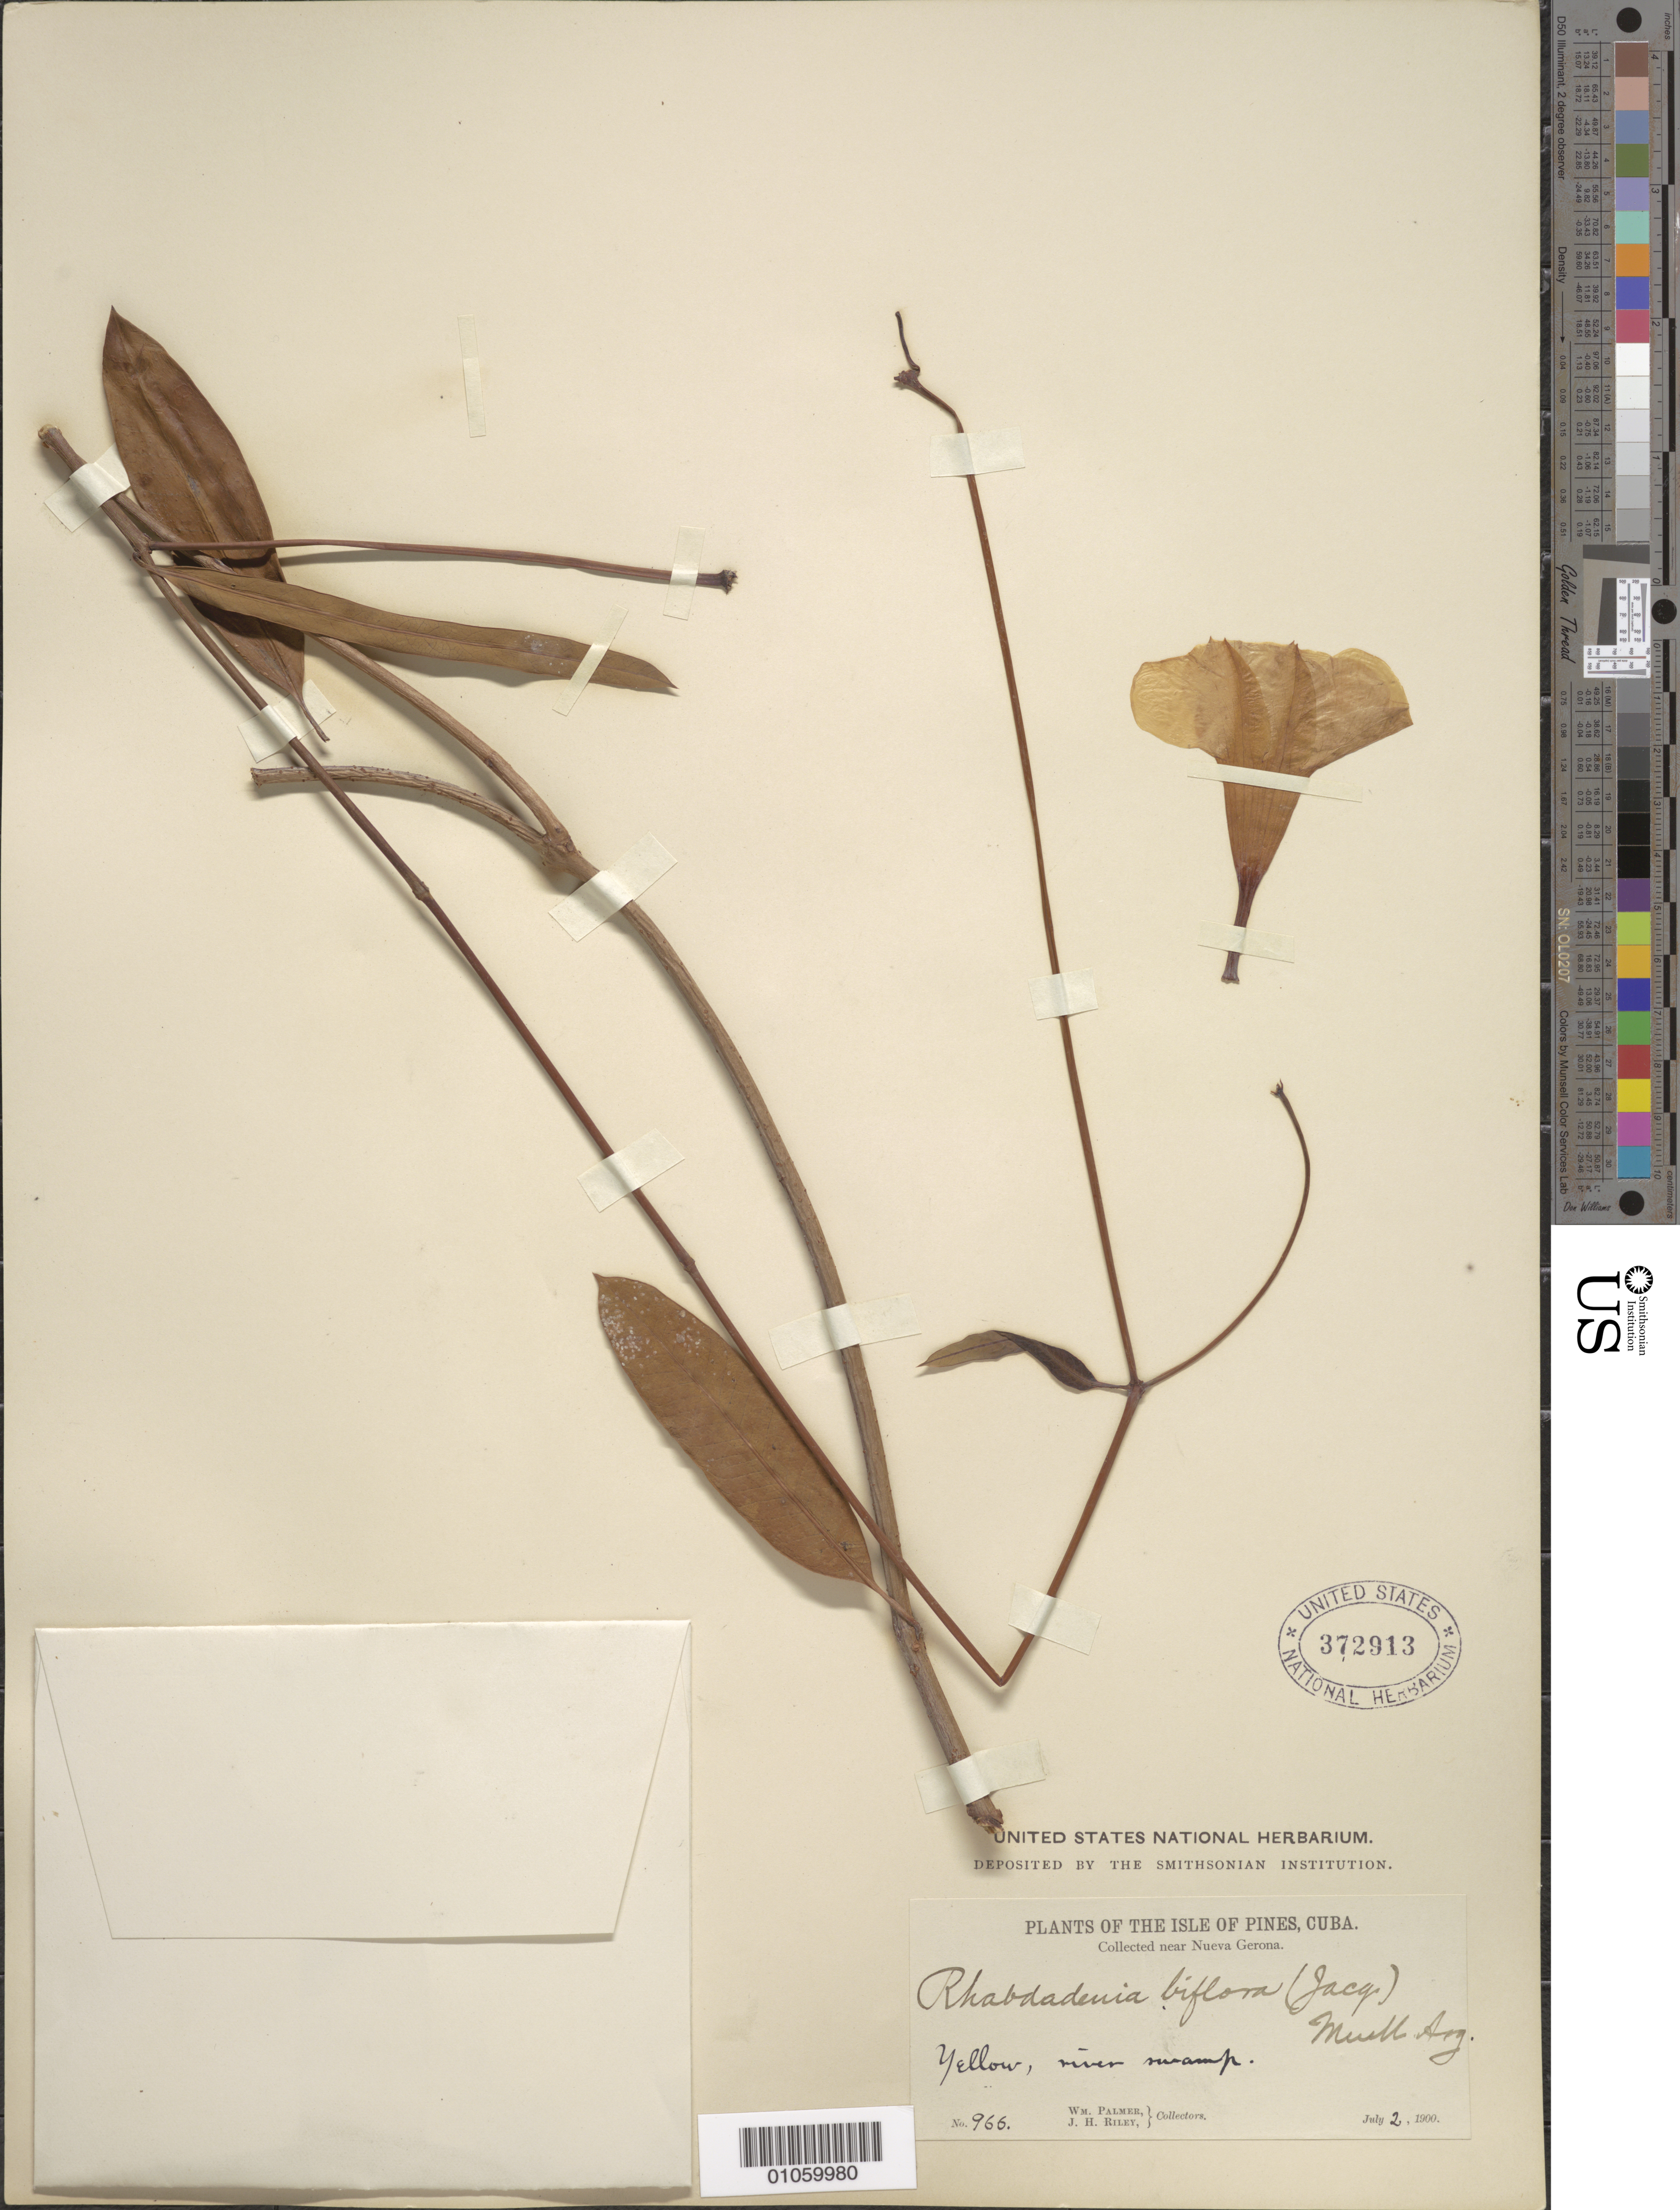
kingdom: Plantae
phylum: Tracheophyta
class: Magnoliopsida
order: Gentianales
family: Apocynaceae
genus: Rhabdadenia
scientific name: Rhabdadenia biflora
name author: (Jacq.) Müll. Arg.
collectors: W. Palmer & J. H. Riley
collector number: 966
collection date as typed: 02 Jul 1900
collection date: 1900-07-02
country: Cuba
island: Isla de la Juventud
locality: Isle of Pines, Near Nueva Gerona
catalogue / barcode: US 372913